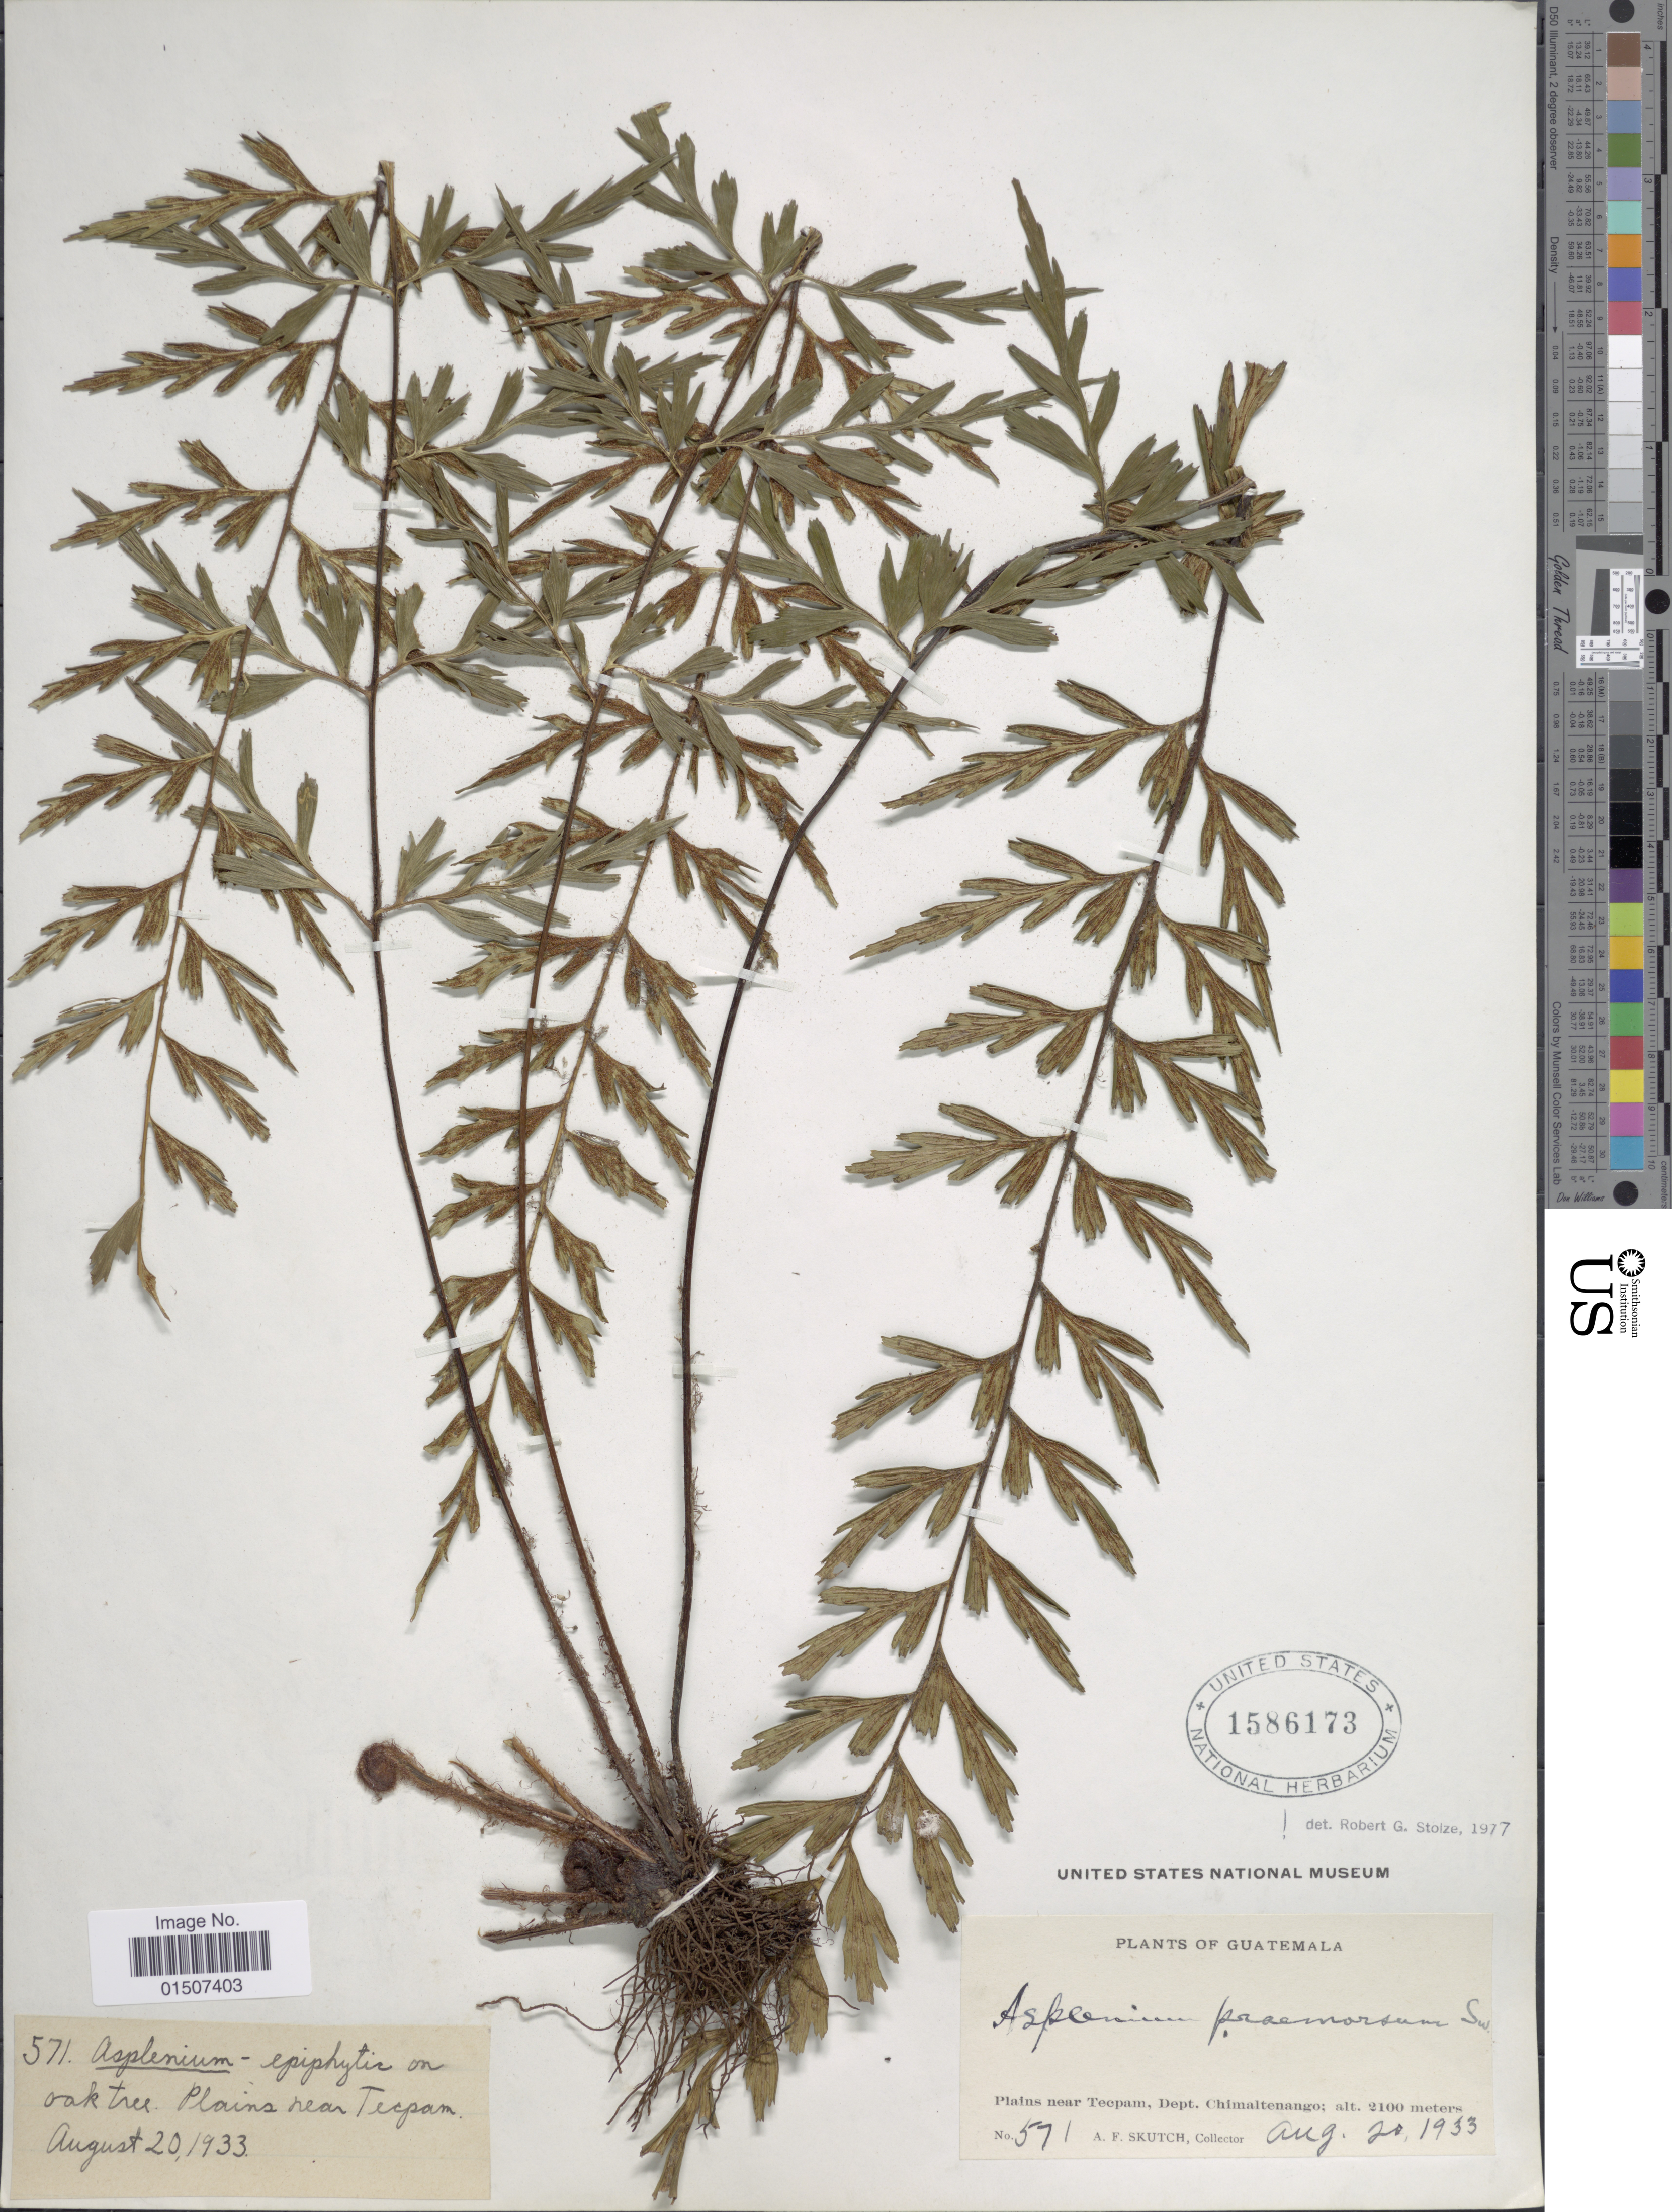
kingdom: Plantae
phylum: Tracheophyta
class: Polypodiopsida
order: Polypodiales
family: Aspleniaceae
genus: Asplenium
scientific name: Asplenium praemorsum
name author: Sw.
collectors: A. F. Skutch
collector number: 571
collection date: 1933-08-20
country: Guatemala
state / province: Chimaltenango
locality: Plains near Tecpam, Dept Chimaltenango, Oak tree Plains near Tecpam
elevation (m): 2100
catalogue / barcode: US 1586173